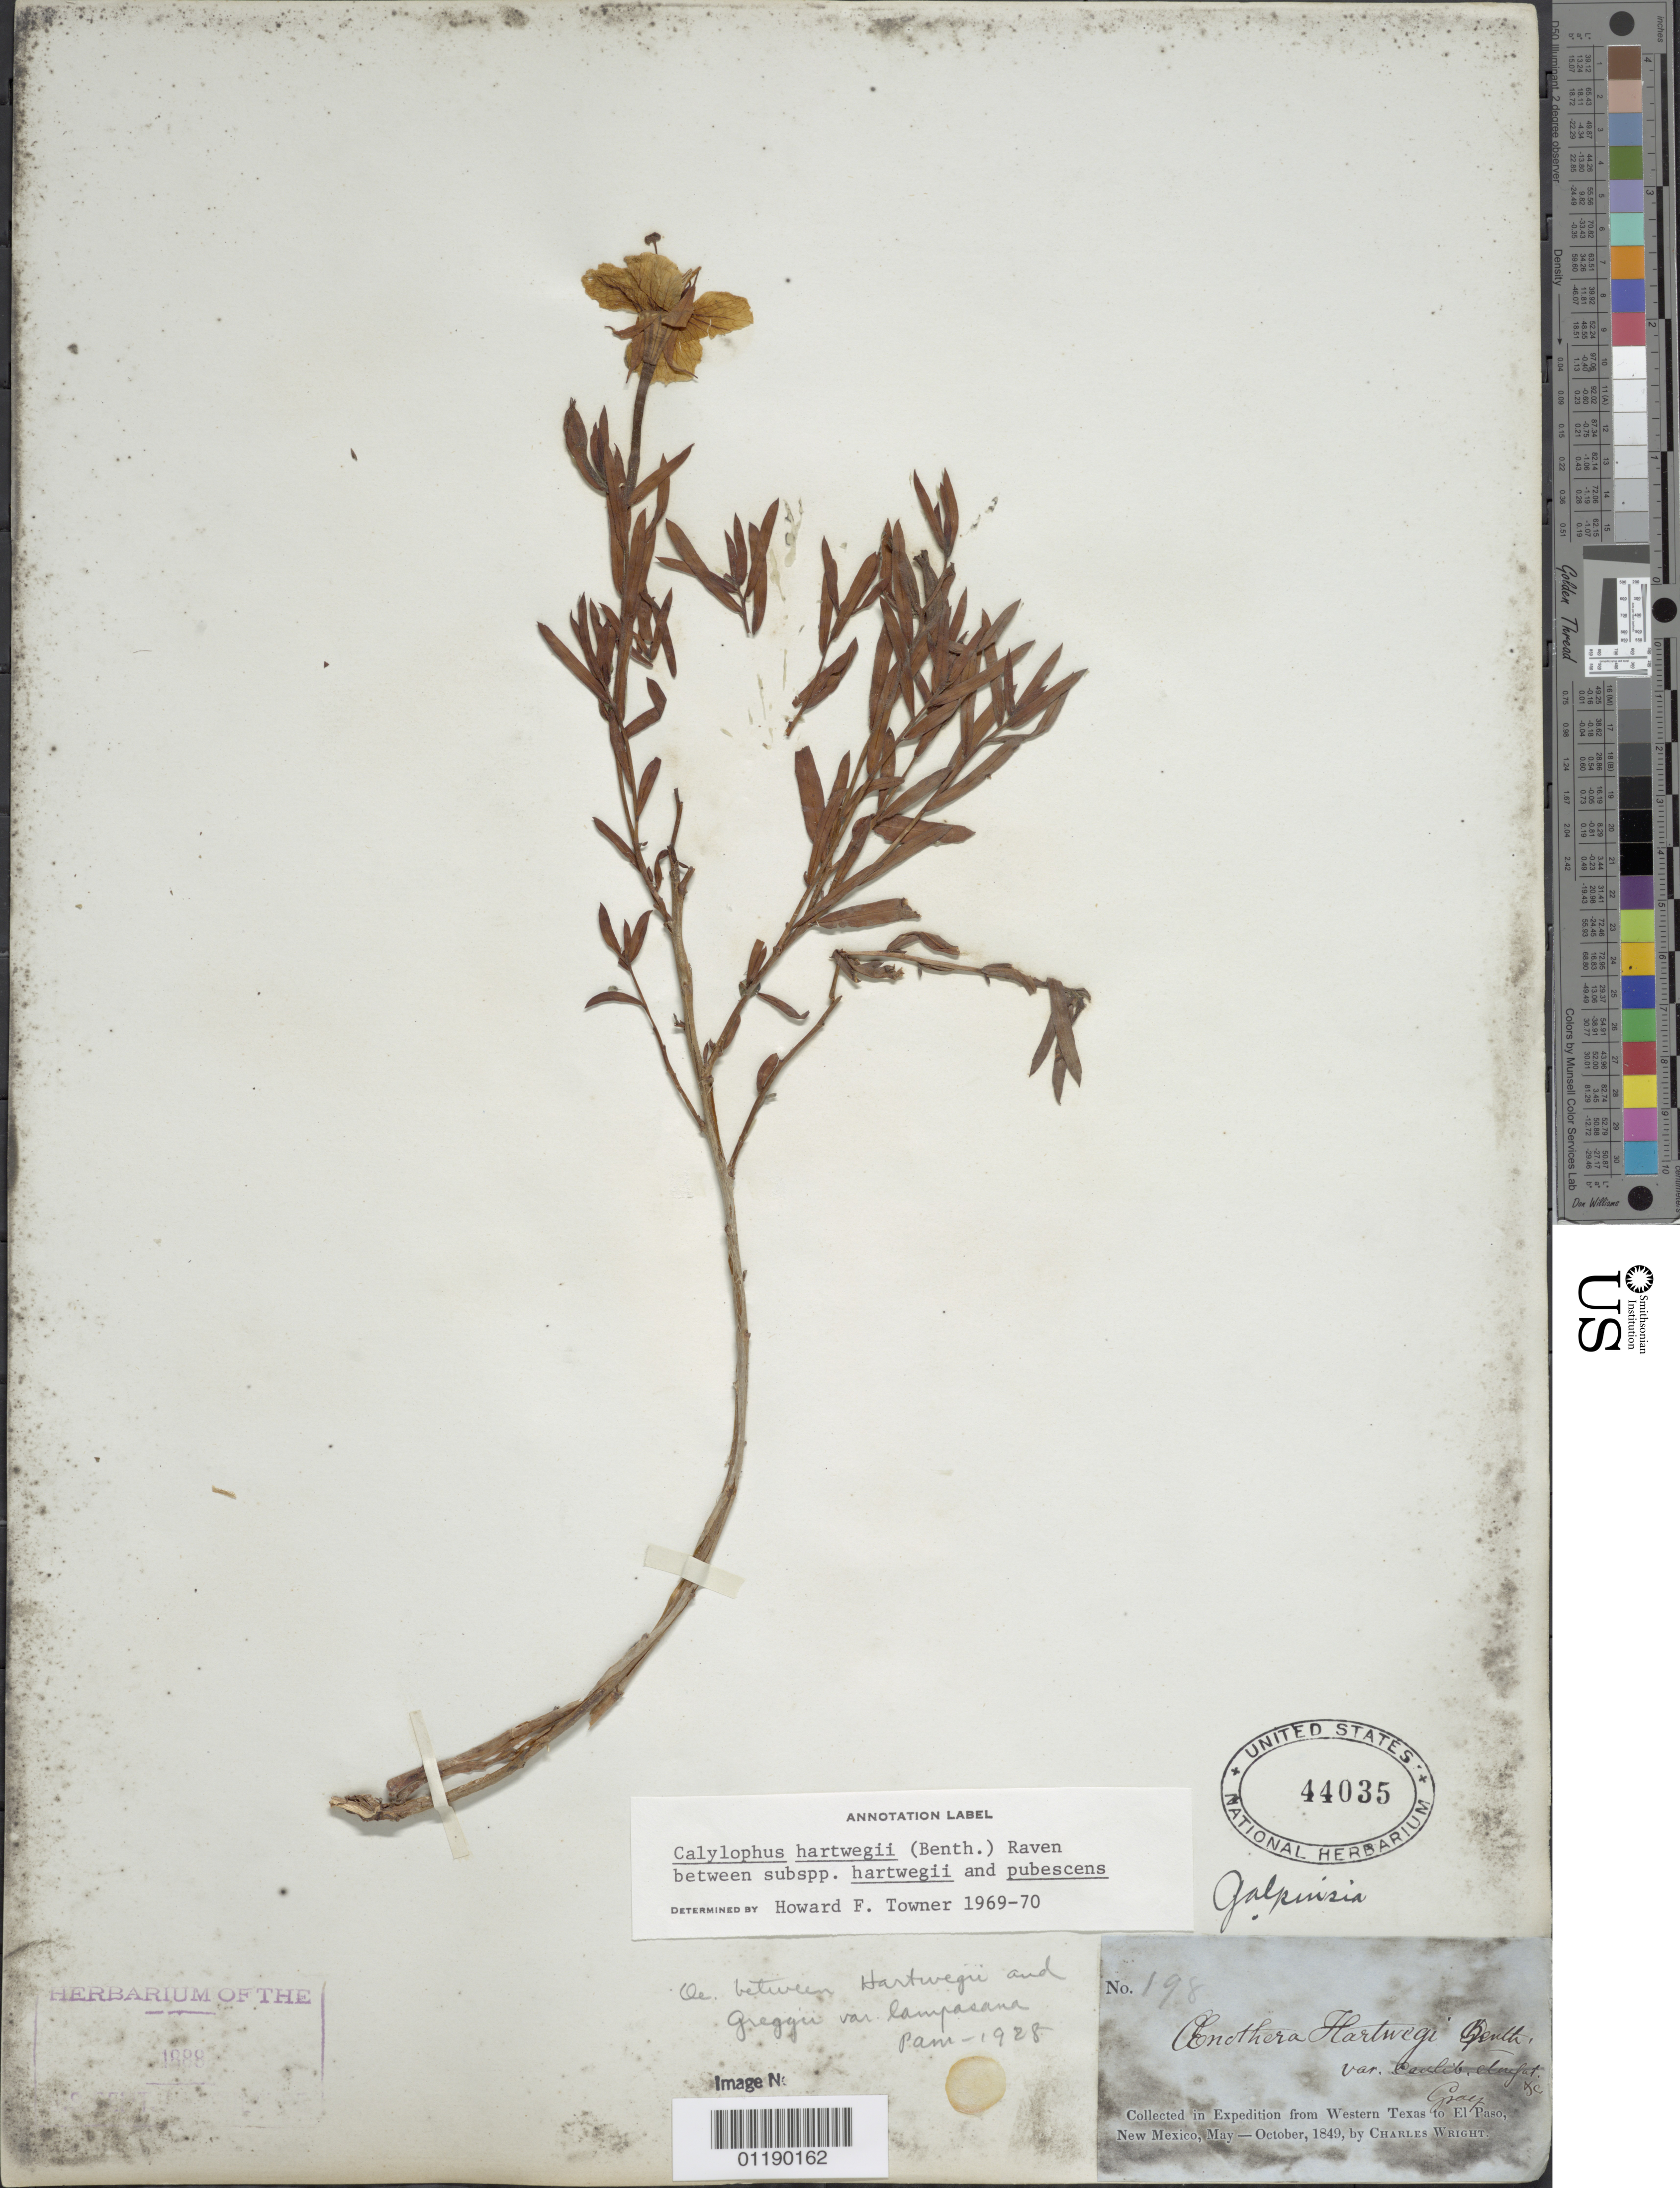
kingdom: Plantae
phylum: Tracheophyta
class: Magnoliopsida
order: Myrtales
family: Onagraceae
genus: Oenothera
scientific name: Oenothera hartwegii subsp. hartwegii x O. hartwegii subsp. pubescens (A. Gray) W.L. Wagner & Hoch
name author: Benth.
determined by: Towner, H. F.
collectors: C. Wright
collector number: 198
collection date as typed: May 1849 to -- Oct 1849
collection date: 1849-05/1849-10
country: United States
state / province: New Mexico / Texas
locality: from Western Texas to El Paso, New Mexico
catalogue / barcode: US 44035